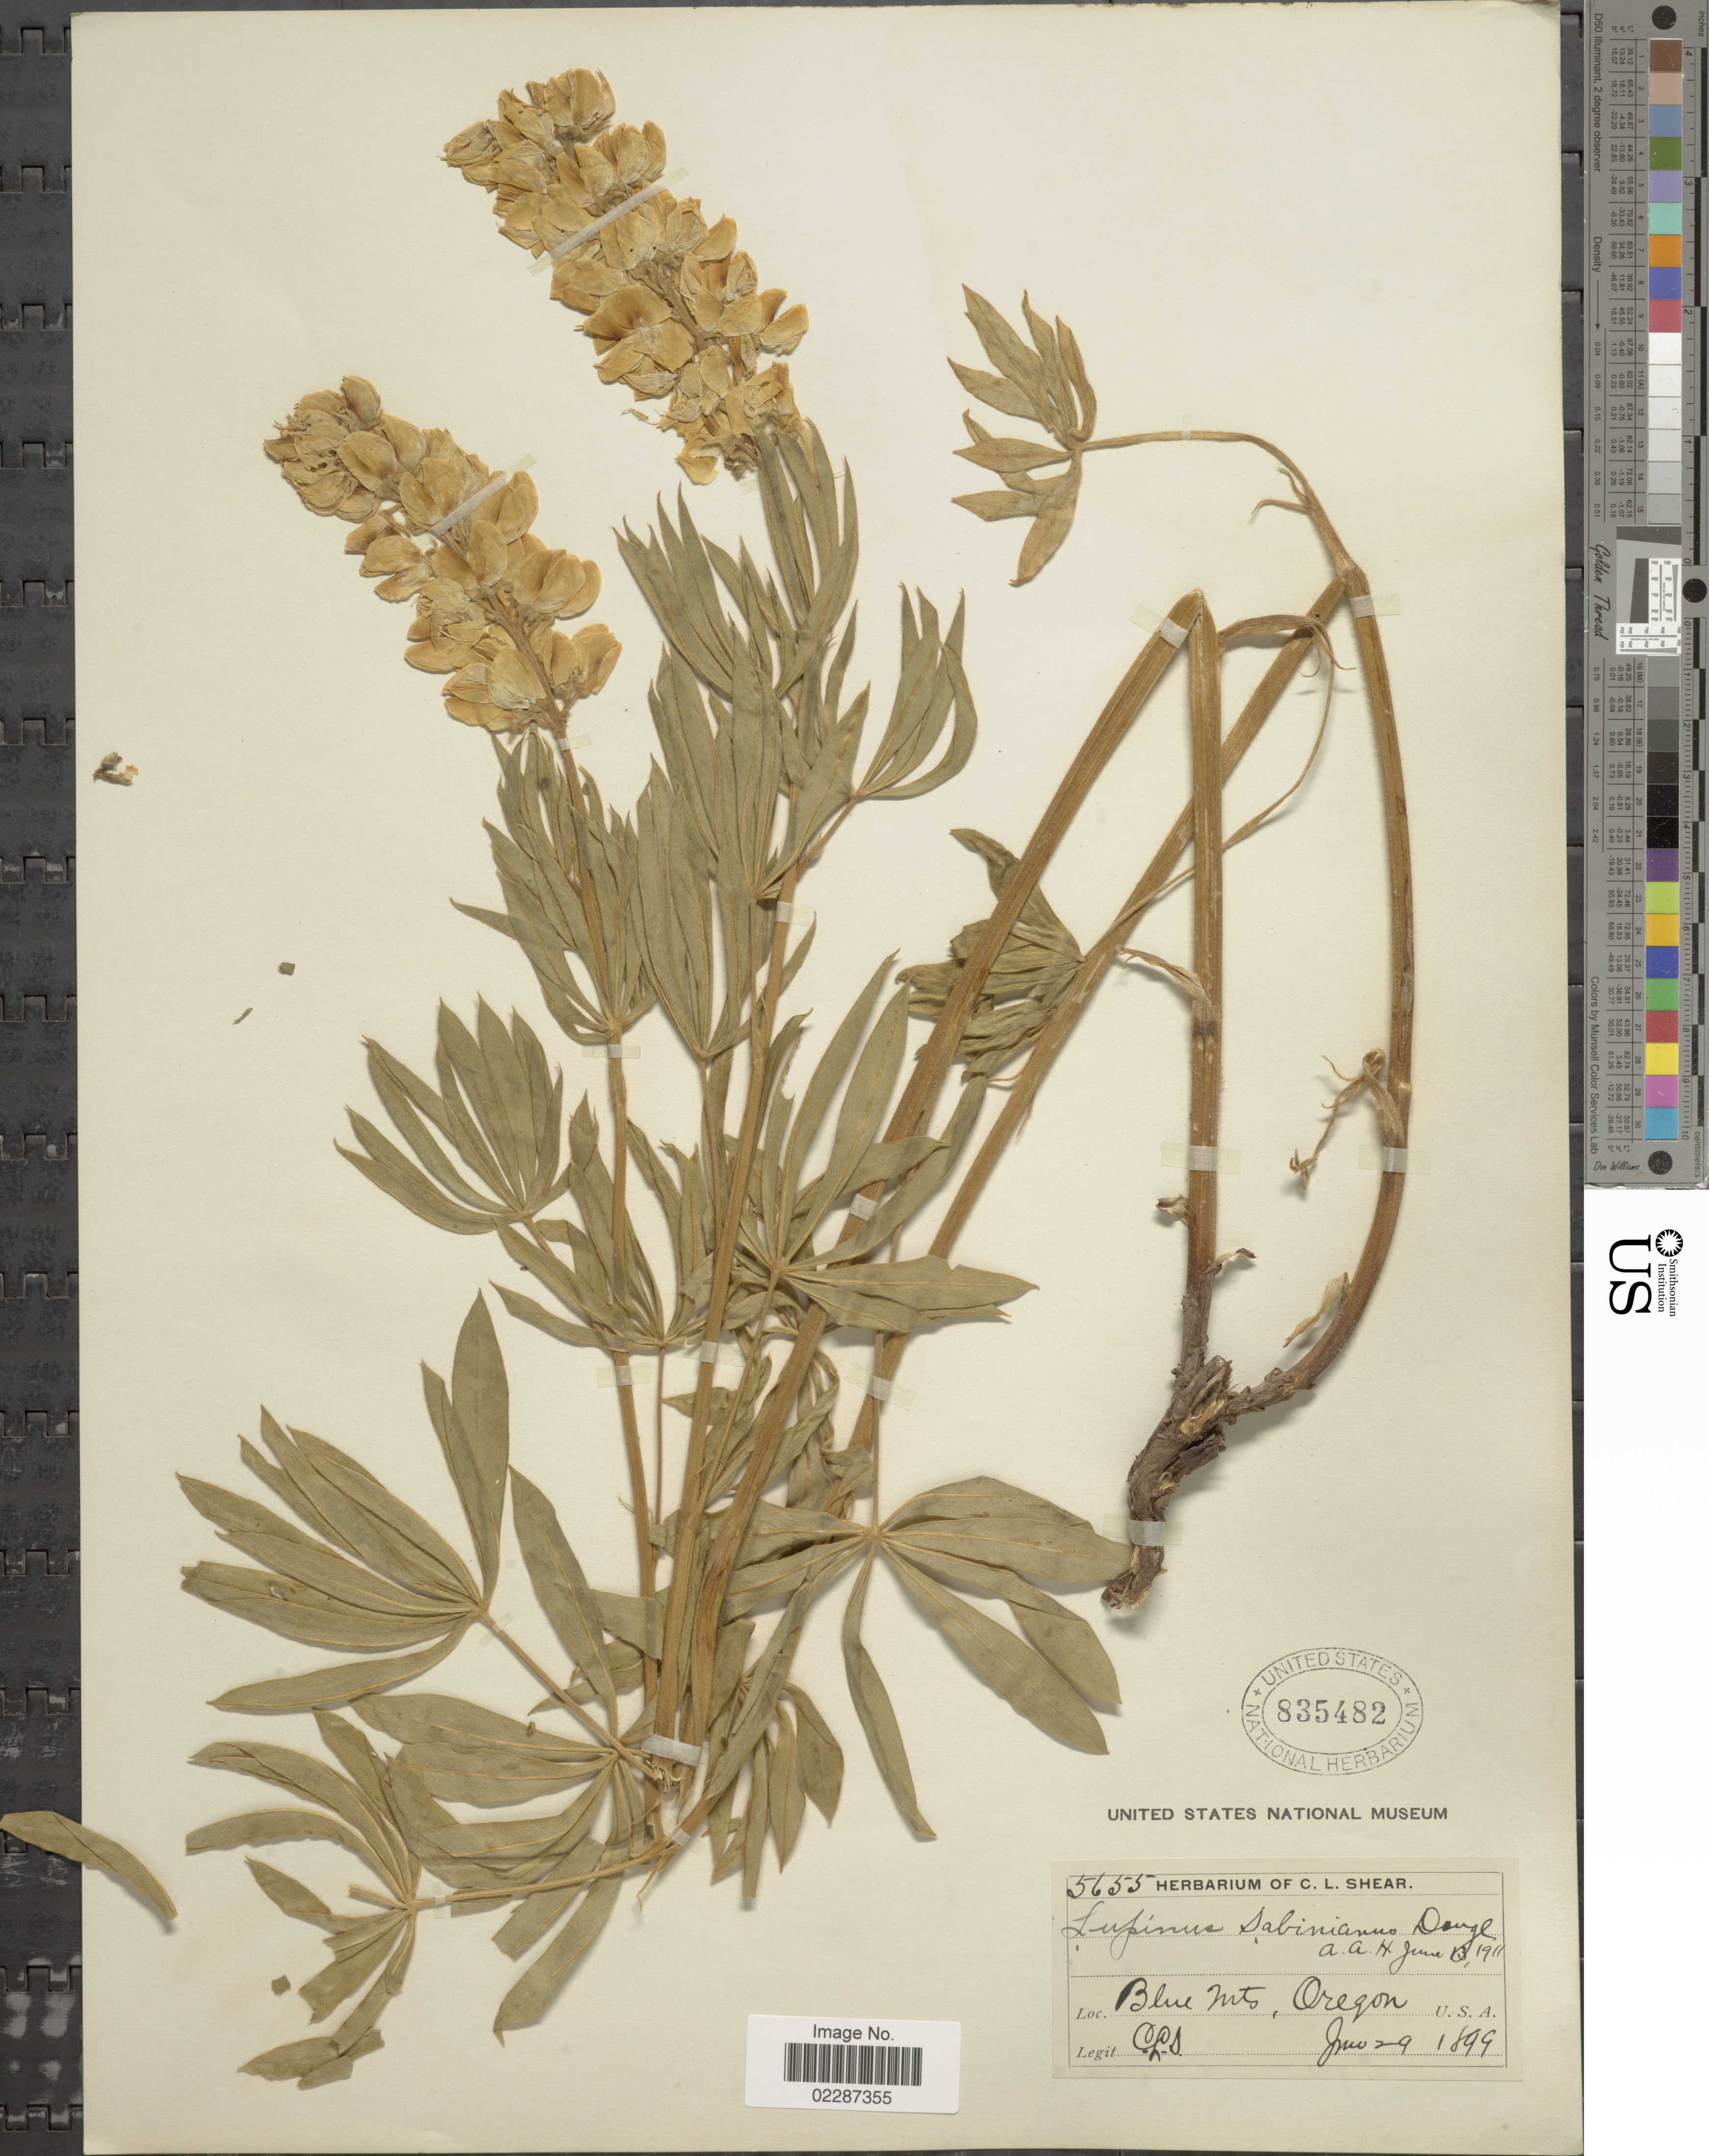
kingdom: Plantae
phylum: Tracheophyta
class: Magnoliopsida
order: Fabales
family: Fabaceae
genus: Lupinus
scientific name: Lupinus sabinii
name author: Douglas ex Hook.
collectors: C. L. Shear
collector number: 5655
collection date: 1899-06-29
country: United States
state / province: Oregon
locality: Blue Mts.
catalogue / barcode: US 835482